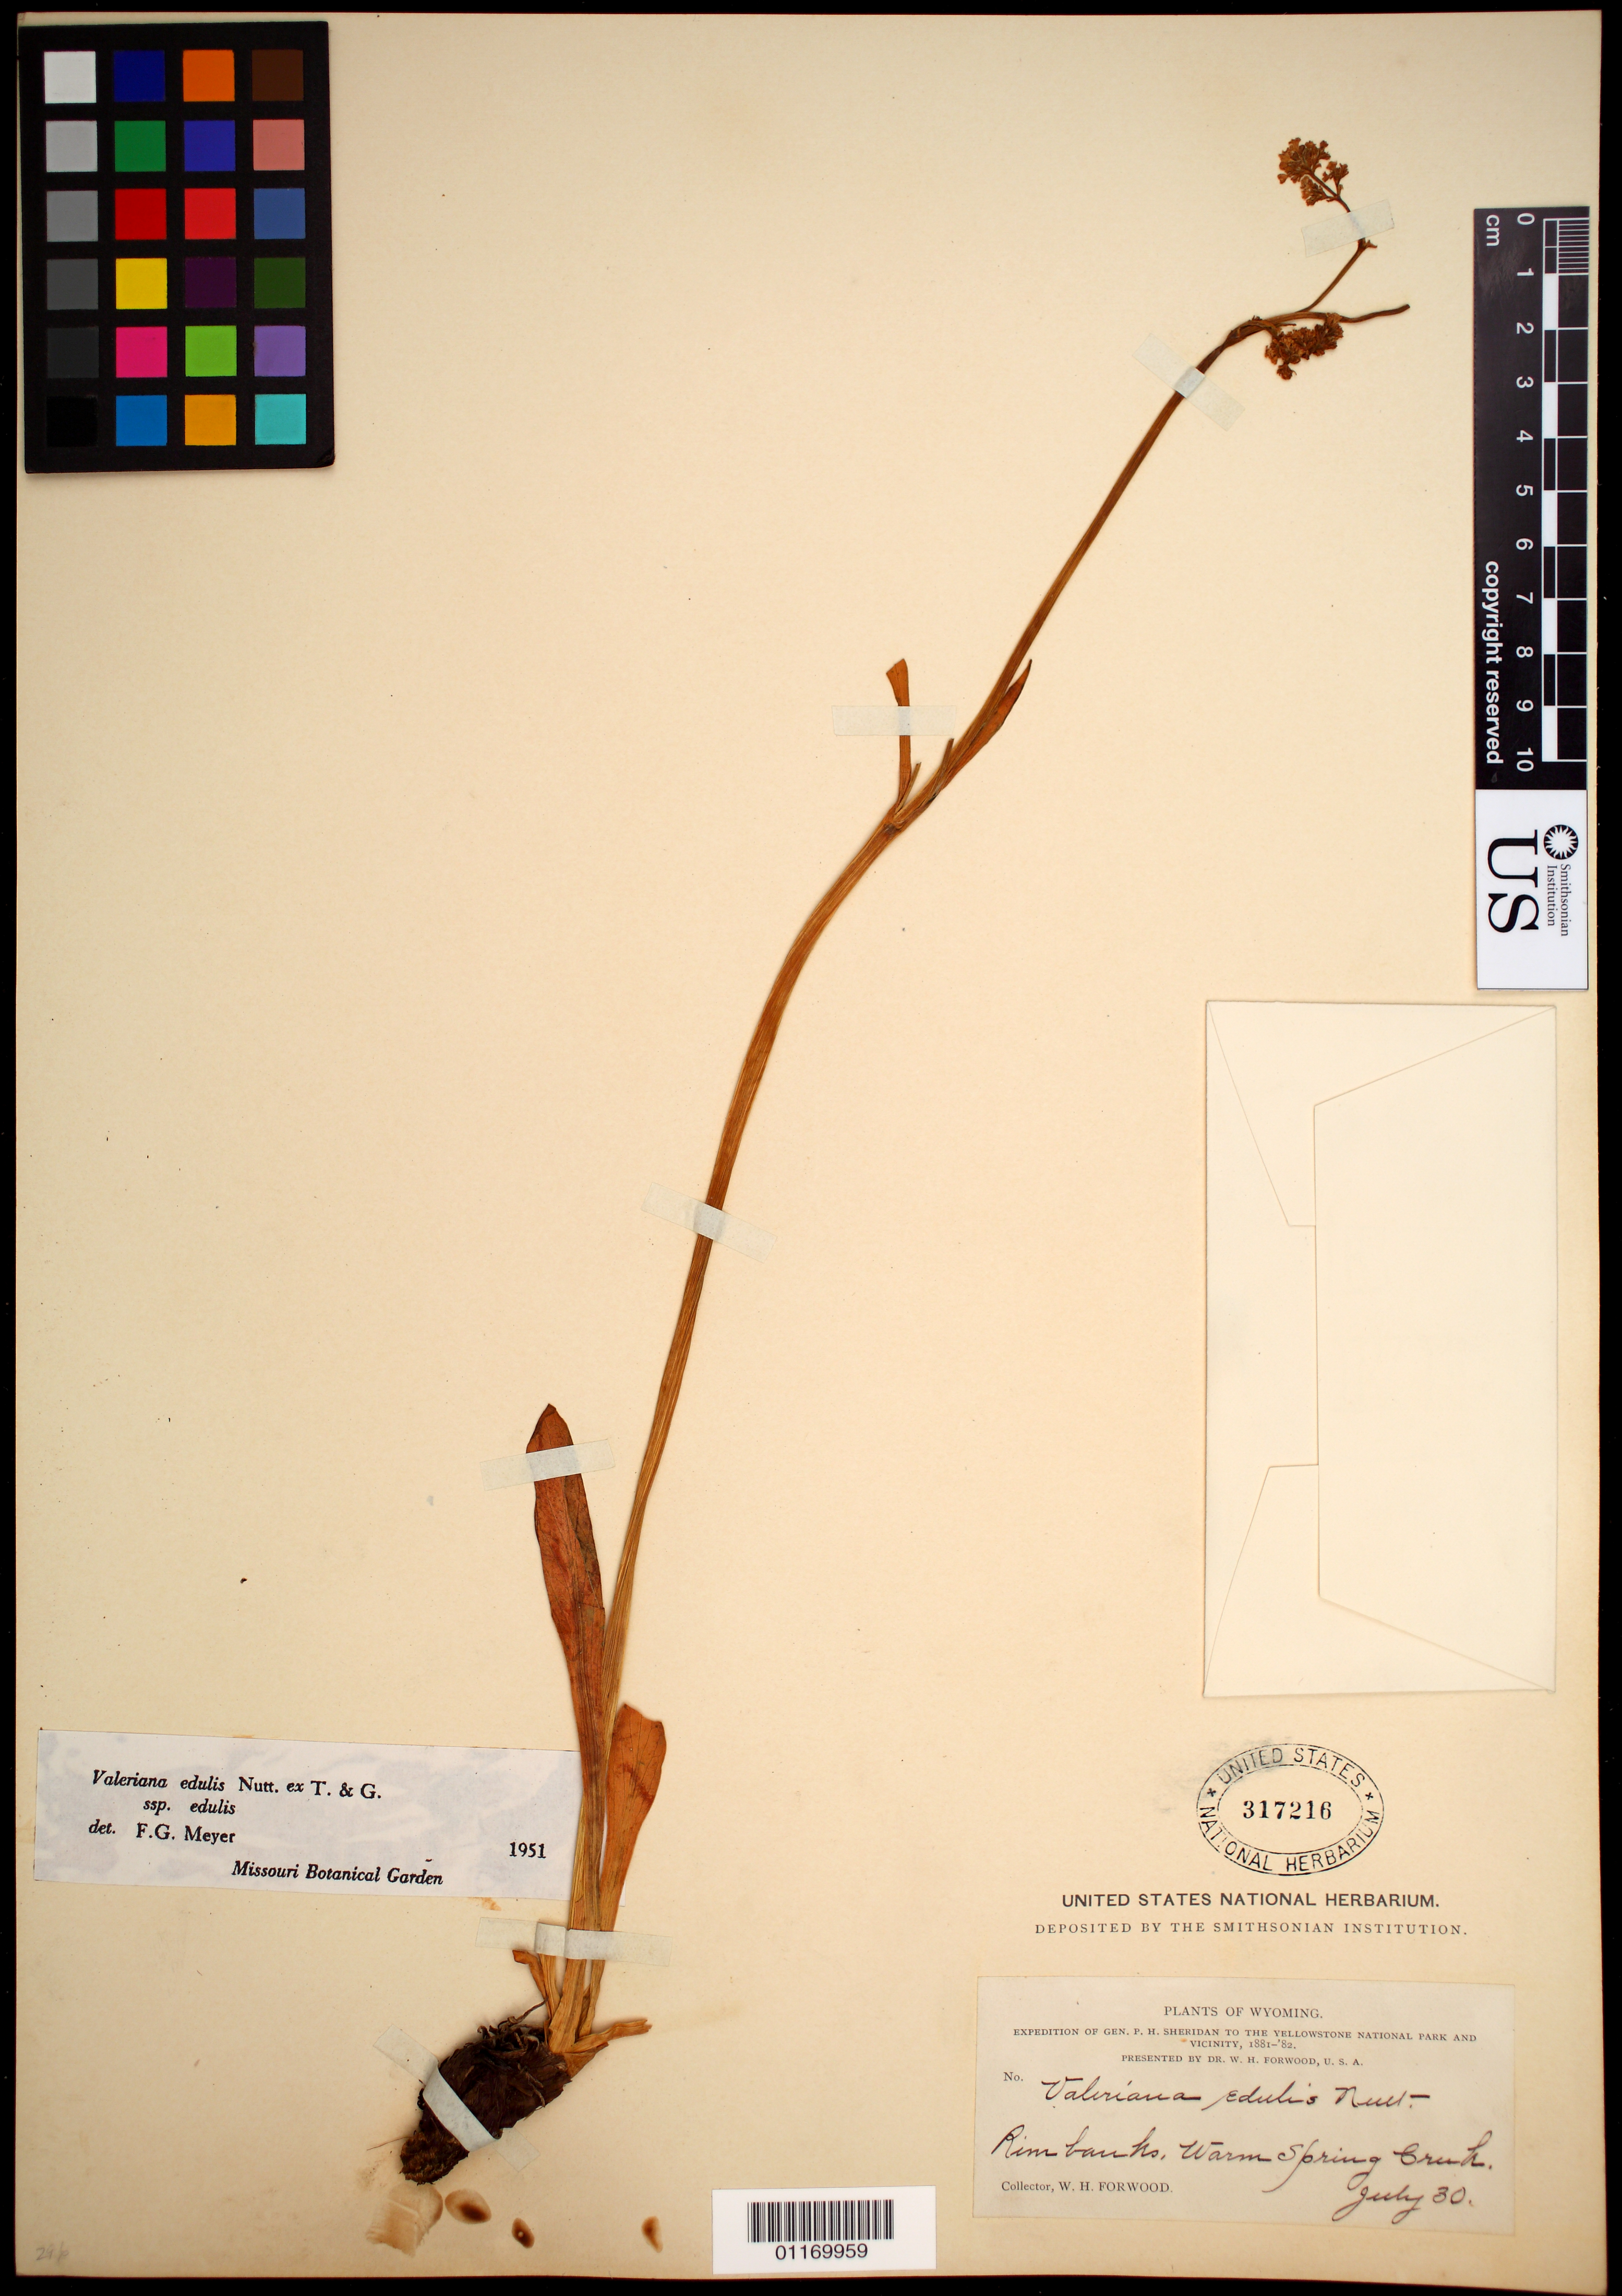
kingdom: Plantae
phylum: Tracheophyta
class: Magnoliopsida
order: Dipsacales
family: Caprifoliaceae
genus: Valeriana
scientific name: Valeriana edulis subsp. edulis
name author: Nutt.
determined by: Meyer, F. G.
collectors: W. Forwood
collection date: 1881-07-30/1882-07-30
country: United States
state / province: Wyoming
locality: River banks, Warm Spring Creek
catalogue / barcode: US 317216